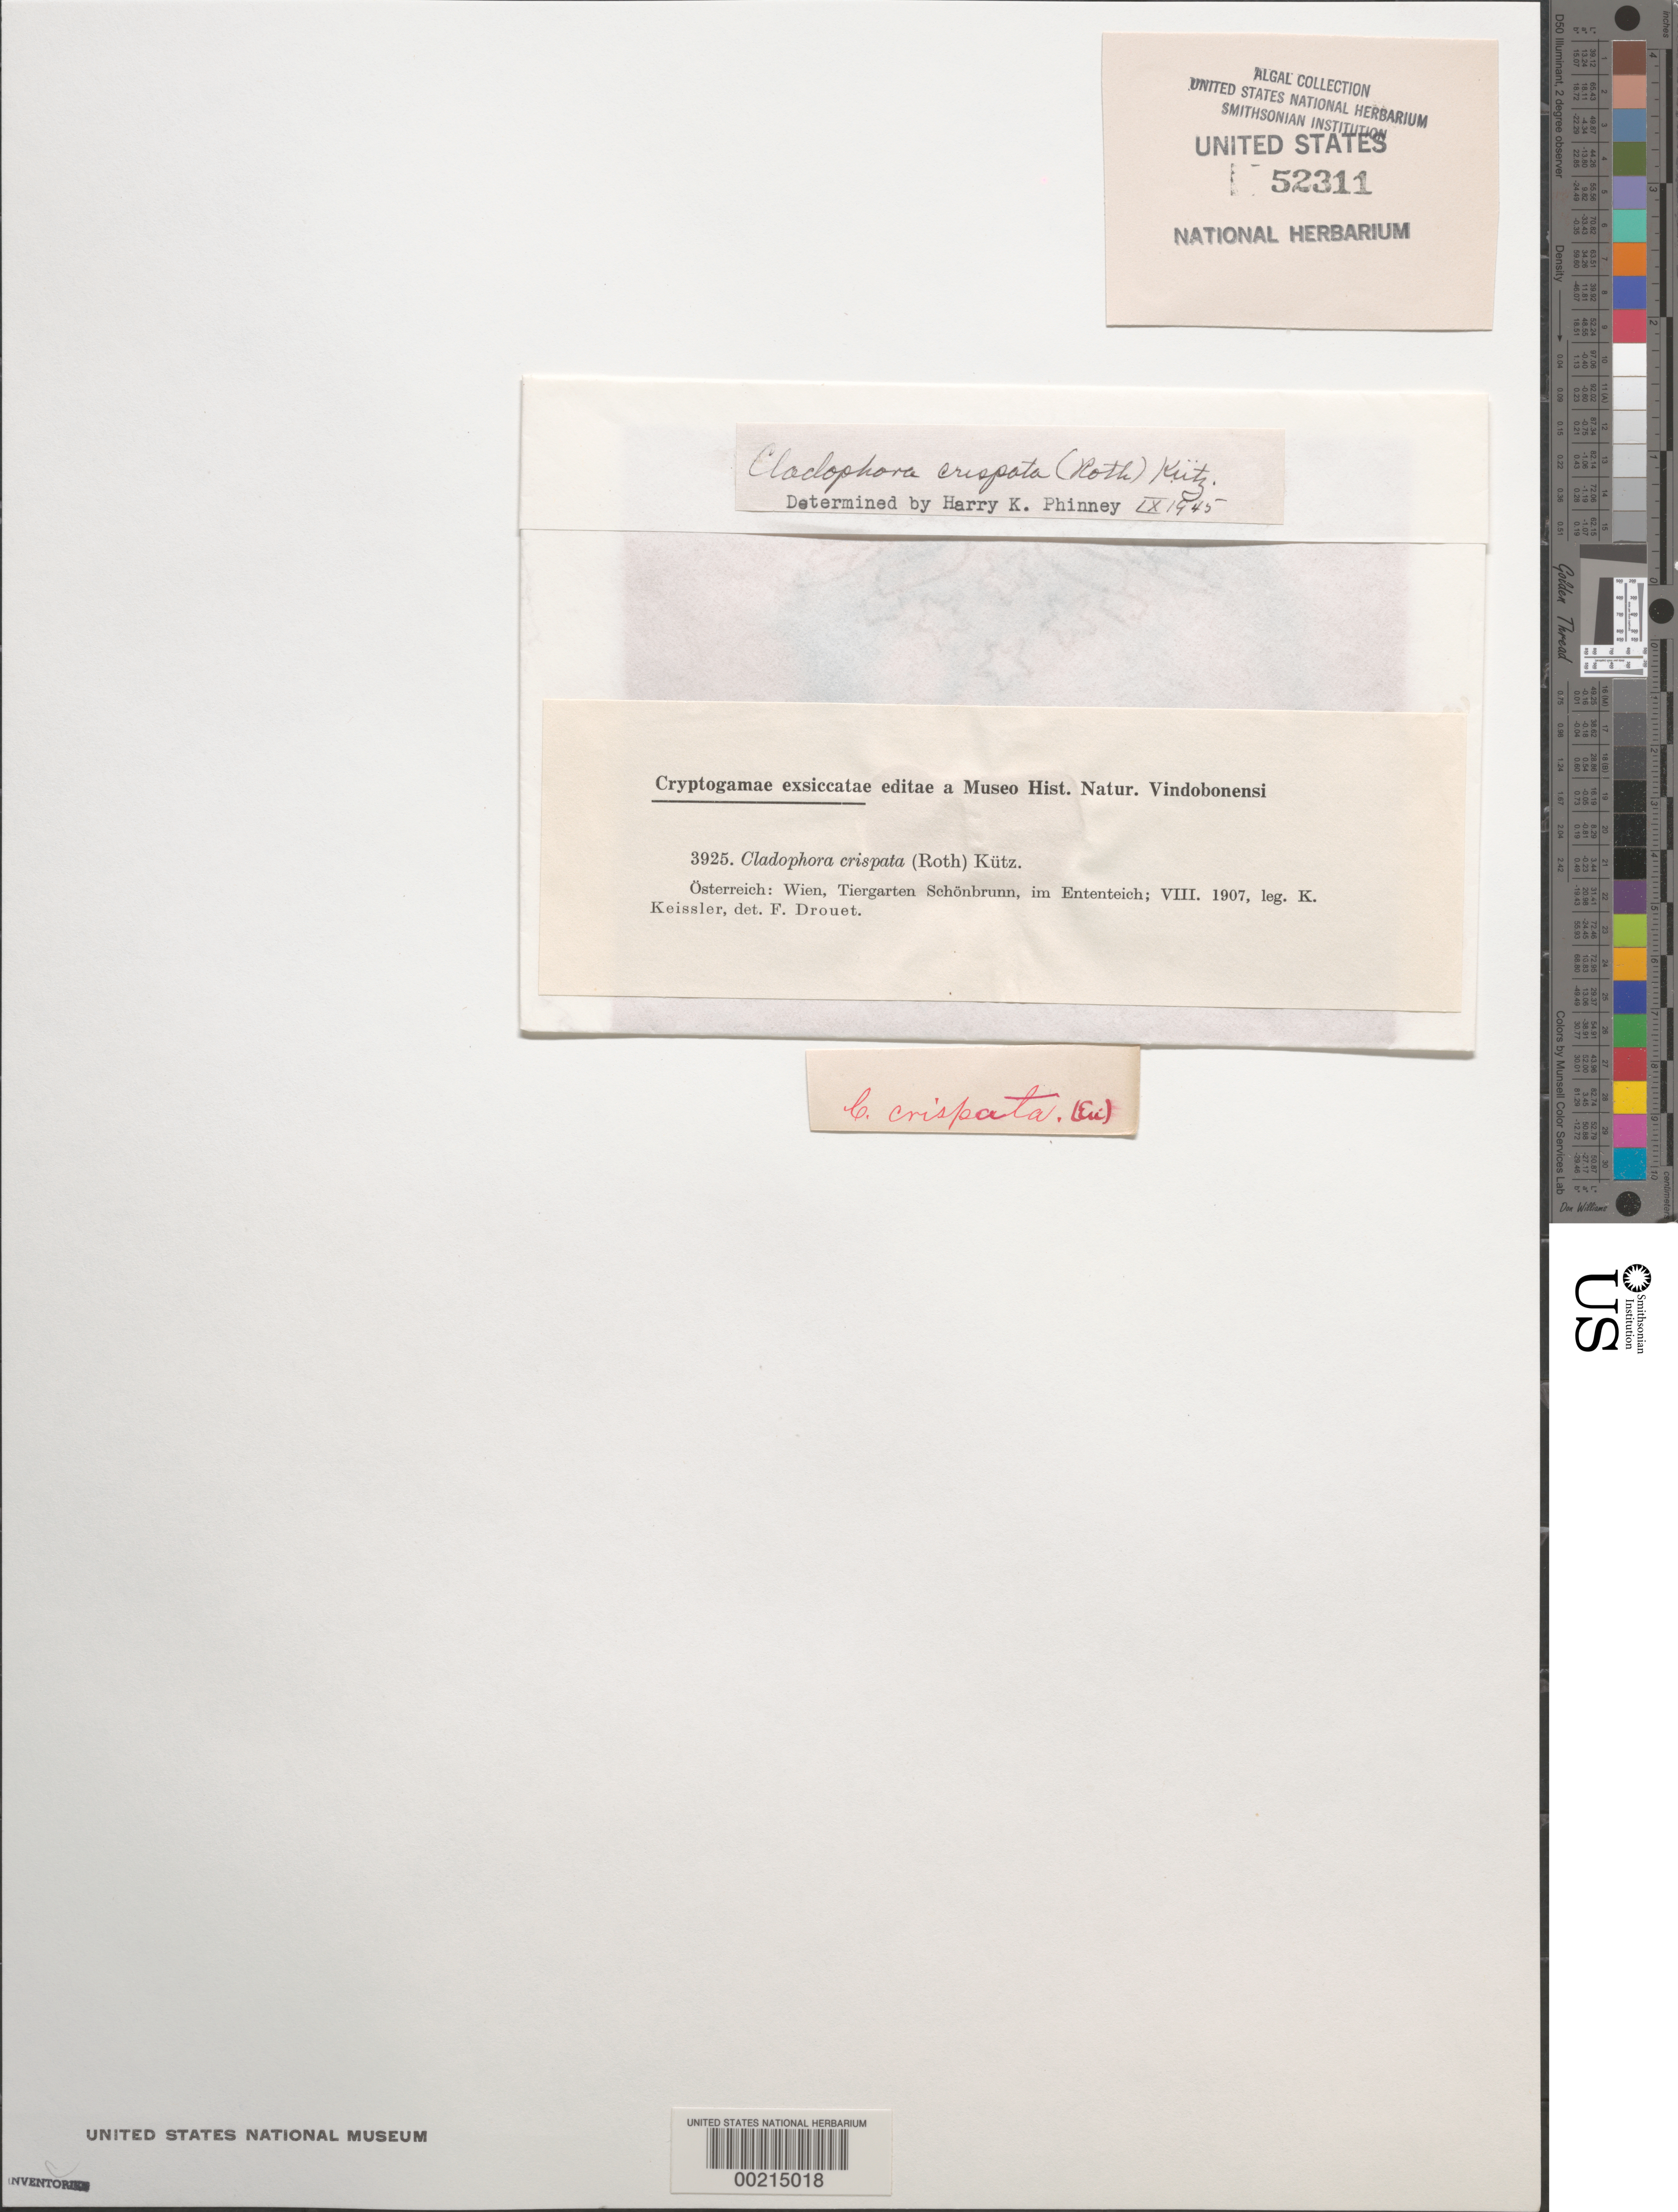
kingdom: Plantae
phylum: Chlorophyta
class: Ulvophyceae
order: Cladophorales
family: Cladophoraceae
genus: Cladophora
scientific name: Cladophora glomerata var. crassior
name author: (C. Agardh) C. Hoek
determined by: Algae name updating Project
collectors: K. von Keissler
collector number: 3925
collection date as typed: Aug 1907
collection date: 1907-08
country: Austria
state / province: Wien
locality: Vienna (Wien), Schonbrunn zoo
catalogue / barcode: US 52311